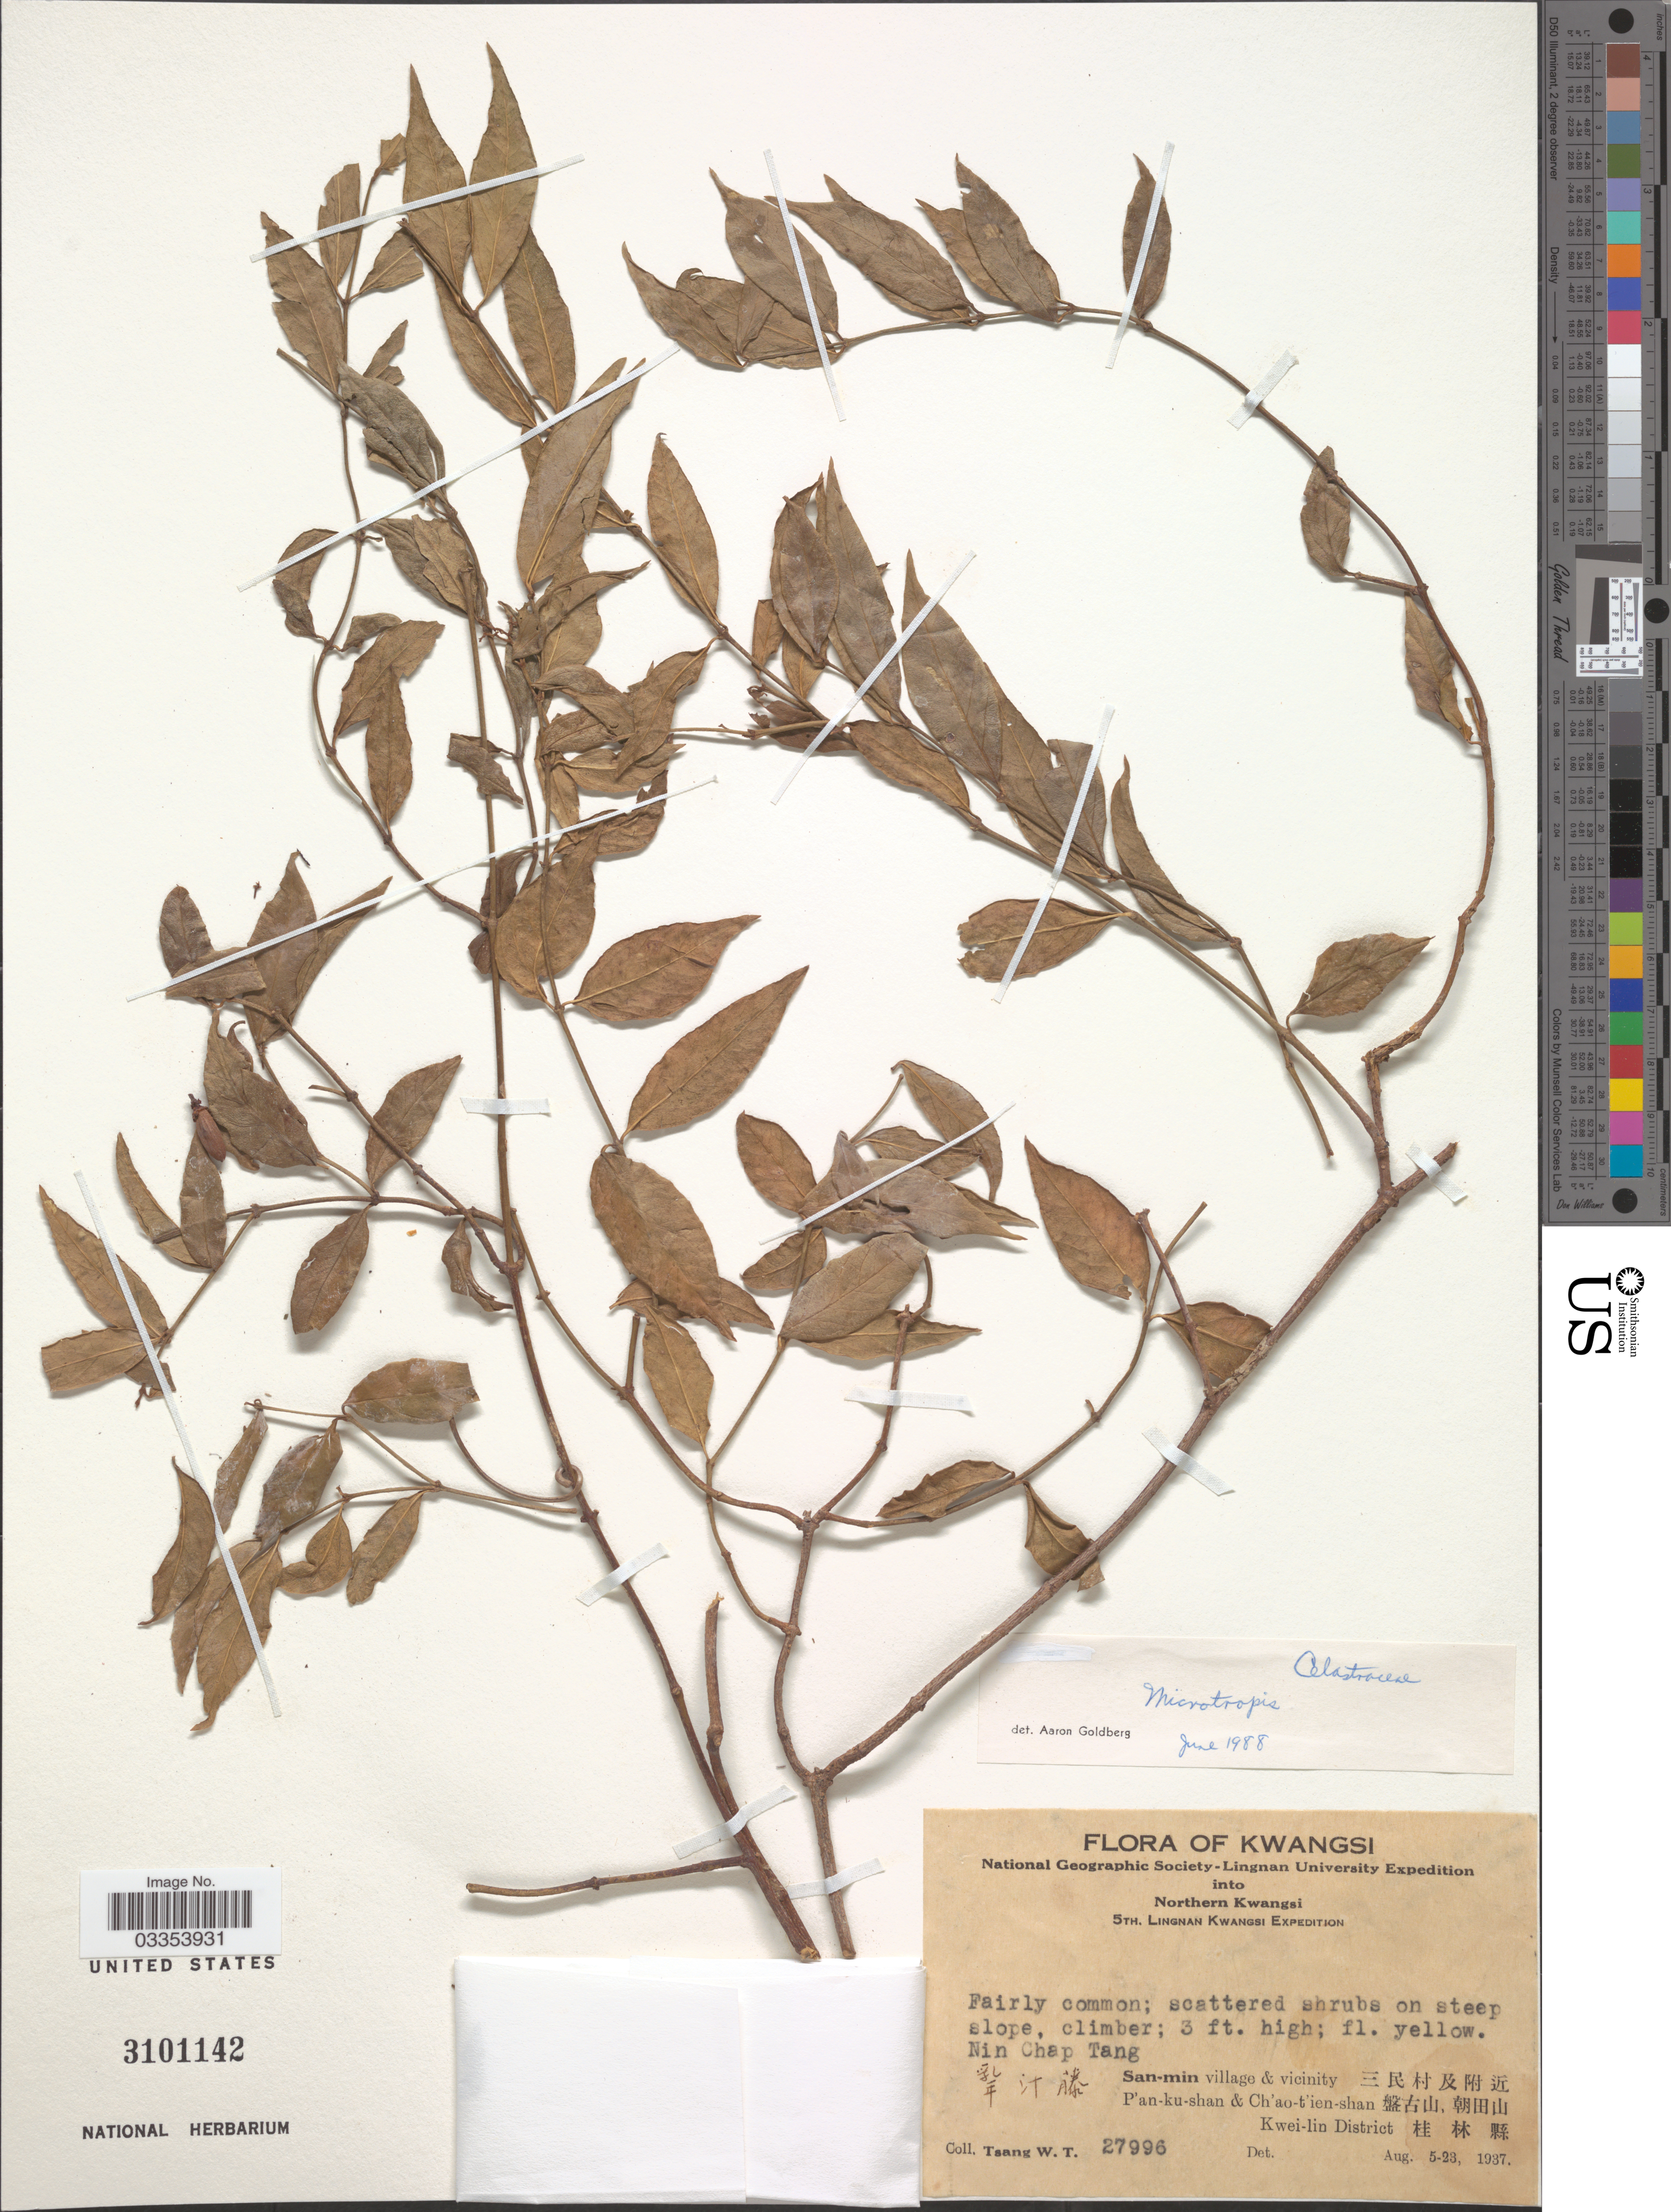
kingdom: Plantae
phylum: Tracheophyta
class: Magnoliopsida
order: Celastrales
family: Celastraceae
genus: Microtropis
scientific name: Microtropis sp.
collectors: W. T. Tsang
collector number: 27996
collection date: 1937-08-05/1937-08-23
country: China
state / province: Guangxi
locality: Kwangsi. Nin Chap Tang. [unsure placement] San-min village & vicinity X. P'an-ku-shan & Ch'ao-t'ien-shan X. Kwei-lin District X.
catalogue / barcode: US 3101142